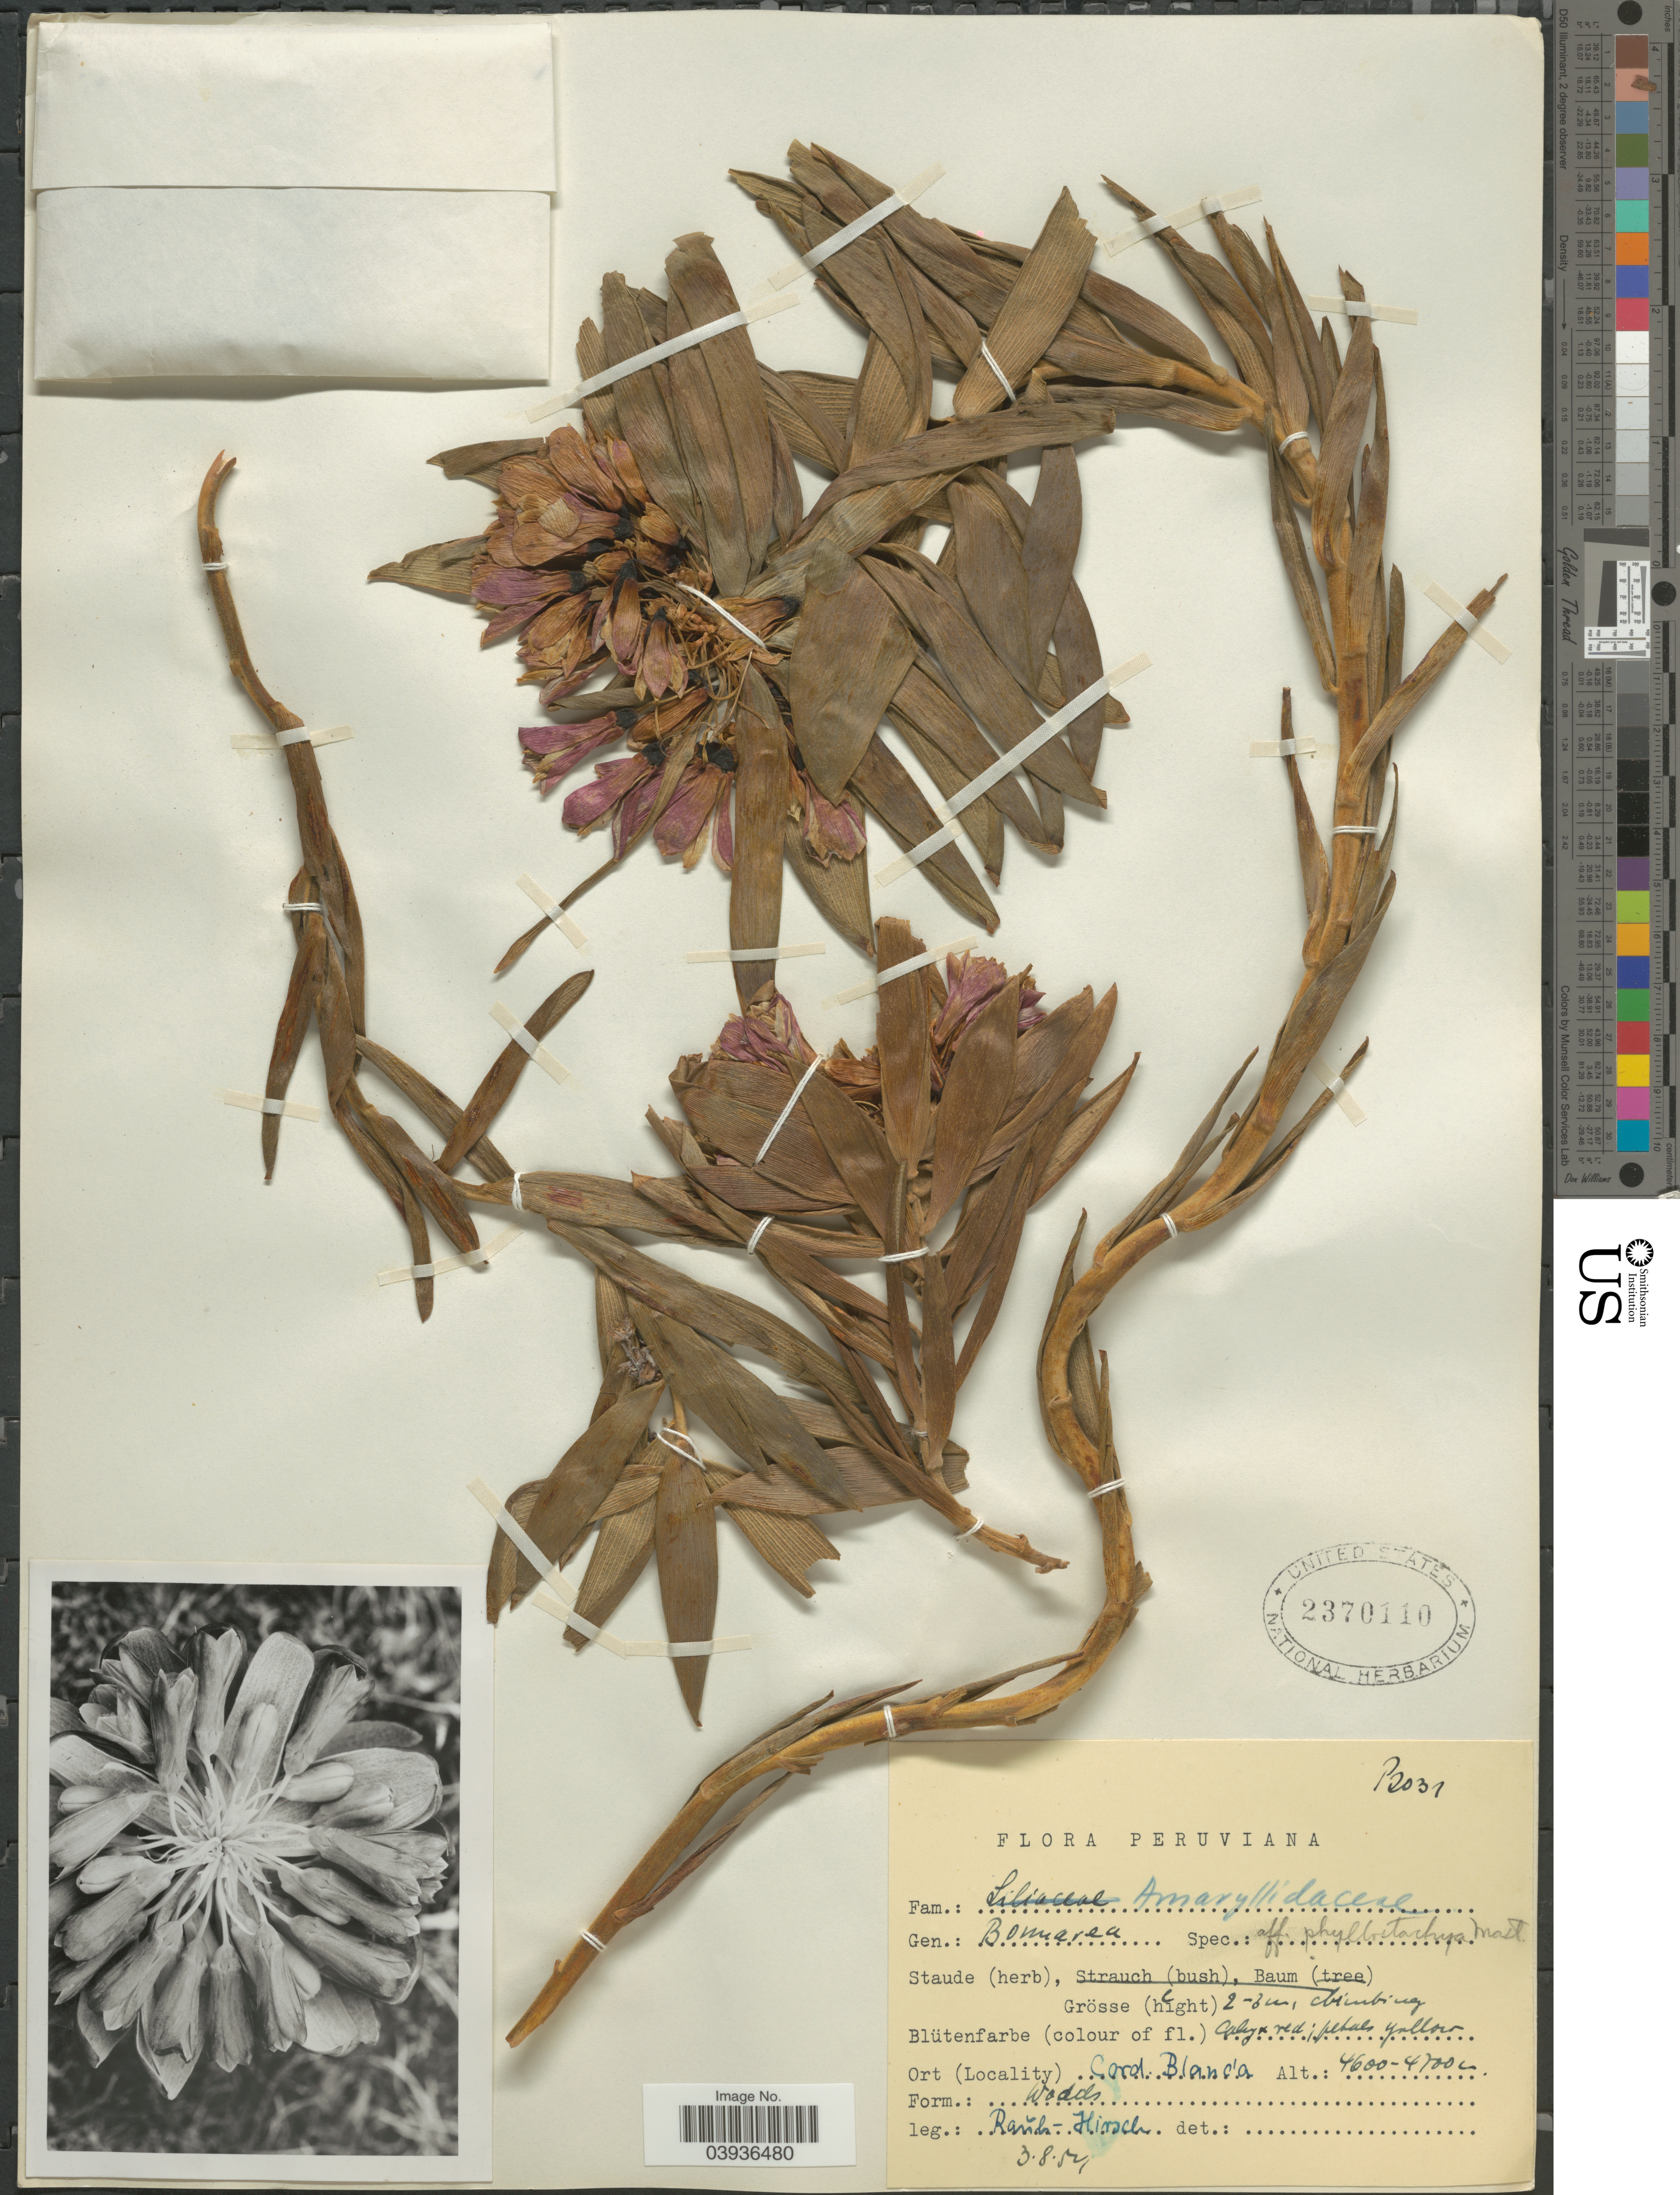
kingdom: Plantae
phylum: Tracheophyta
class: Liliopsida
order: Liliales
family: Alstroemeriaceae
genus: Bomarea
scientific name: Bomarea phyllostachya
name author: Mast. ex Baker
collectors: -. Rauh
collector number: P2031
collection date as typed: Transcribed d/m/y: 3/8/54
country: Peru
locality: Cord Blanca.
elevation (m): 4600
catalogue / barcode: US 2370110